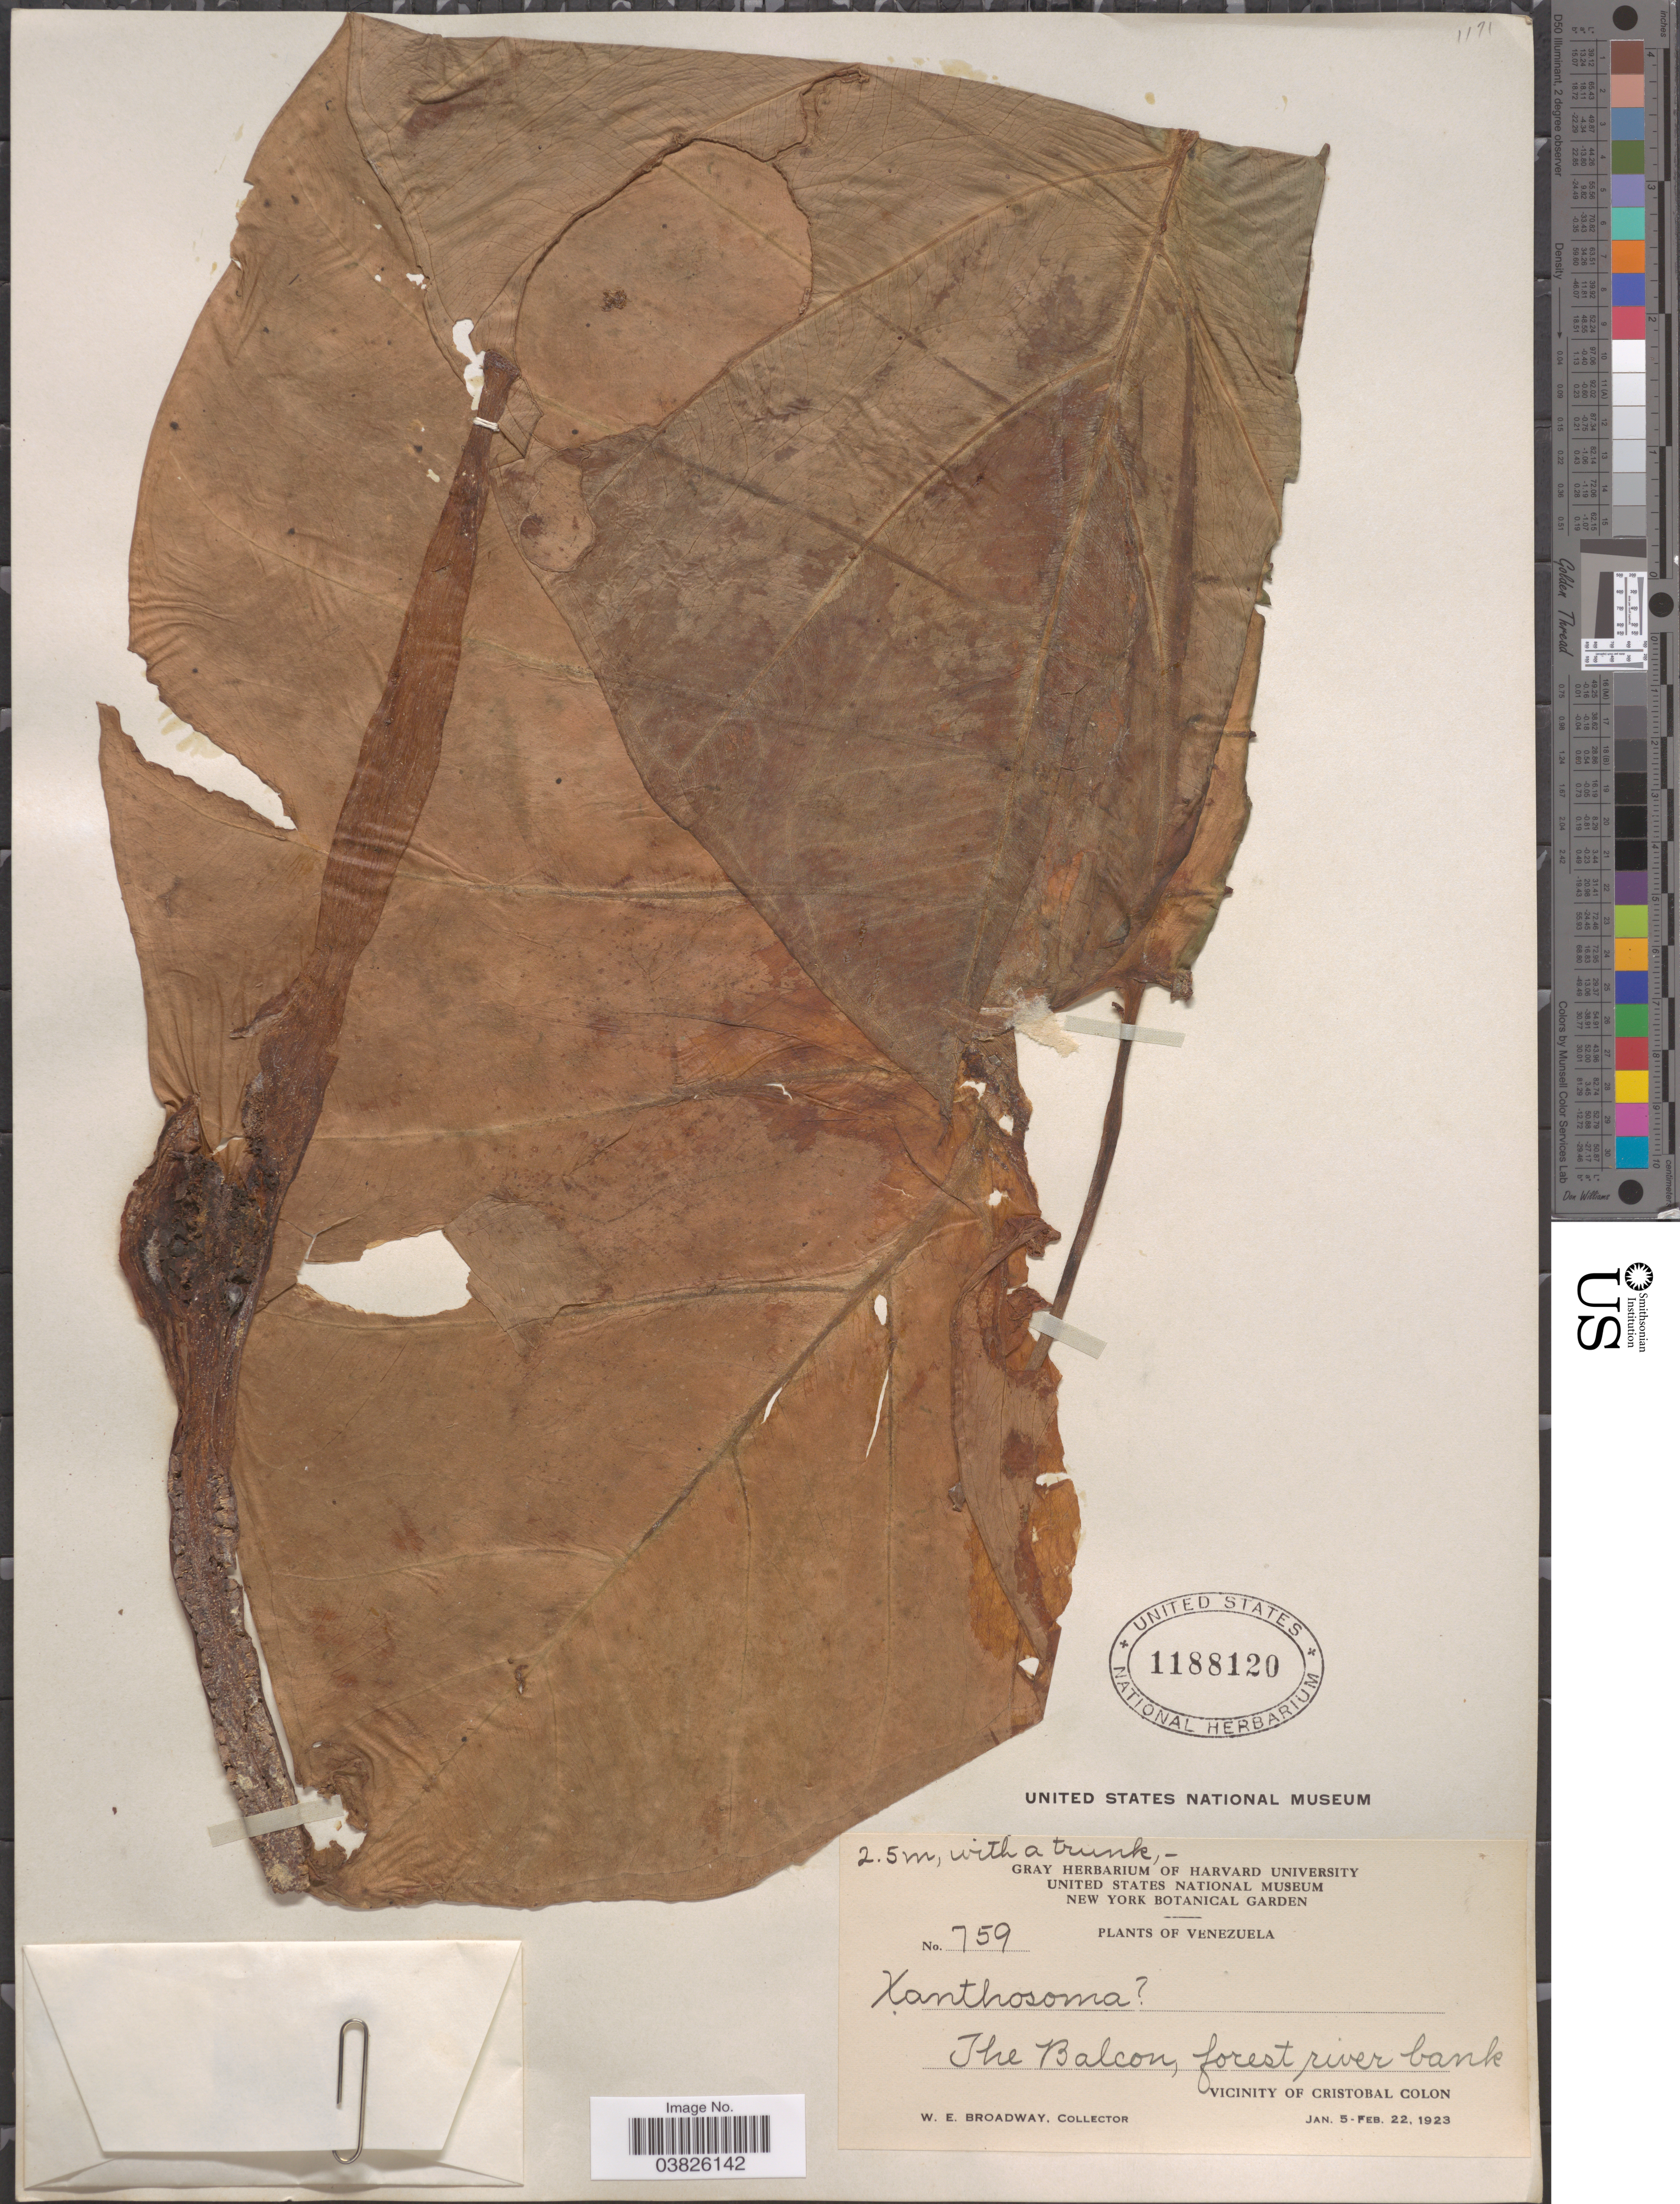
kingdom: Plantae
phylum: Tracheophyta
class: Liliopsida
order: Alismatales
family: Araceae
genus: Xanthosoma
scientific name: Xanthosoma sp.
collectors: W. E. Broadway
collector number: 759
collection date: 1923-01-05/1923-02-22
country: Venezuela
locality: The Balcon, Vicinity of Cristobal Colon.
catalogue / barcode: US 1188120